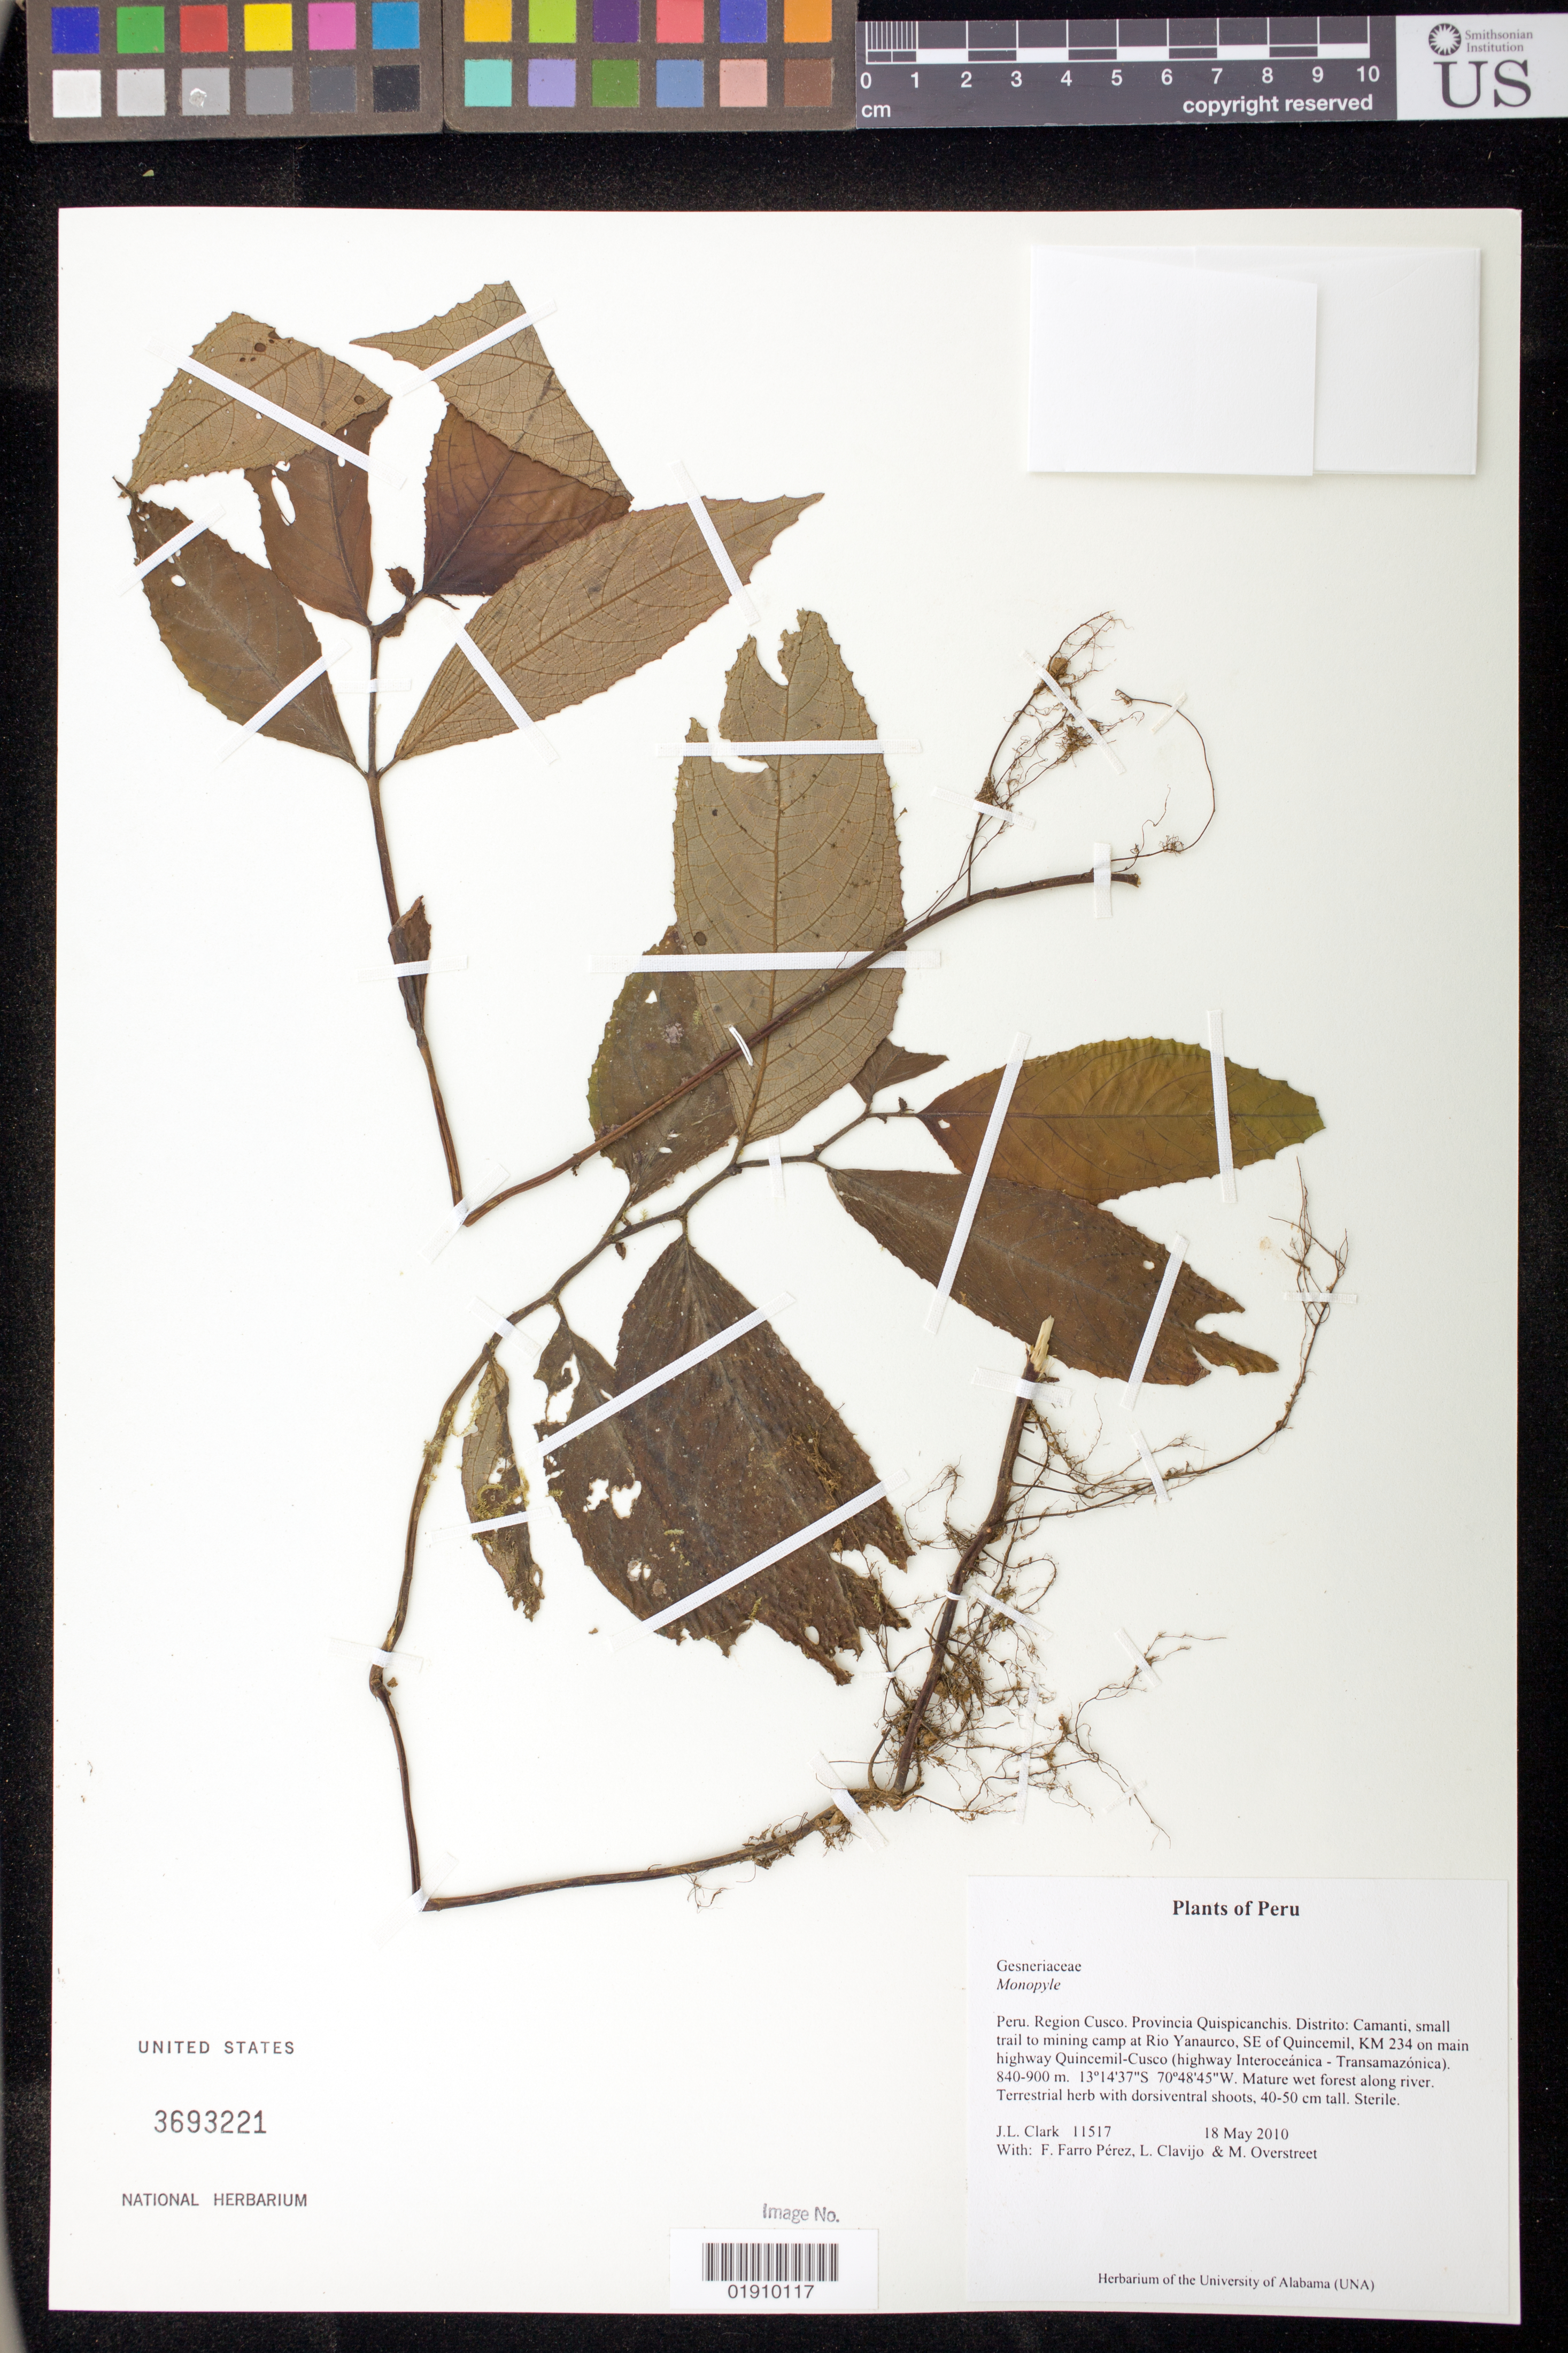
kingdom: Plantae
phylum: Tracheophyta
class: Magnoliopsida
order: Lamiales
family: Gesneriaceae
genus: Monopyle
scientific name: Monopyle sp.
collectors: J. L. Clark, F. Farro Pérez, L. Clavijo & M. Overstreet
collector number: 11517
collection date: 2010-05-18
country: Peru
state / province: Cusco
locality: Provincia Quispicanchis. Distrito: Camanti, small trail to mining camp at Rio Yanaurco, SE of Quincemil, KM 234 on main highway Quincemil-Cusco (highway Interoceánica - Transamazónica).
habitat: Mature wet forest along river.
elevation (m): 840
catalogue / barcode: US 3693221